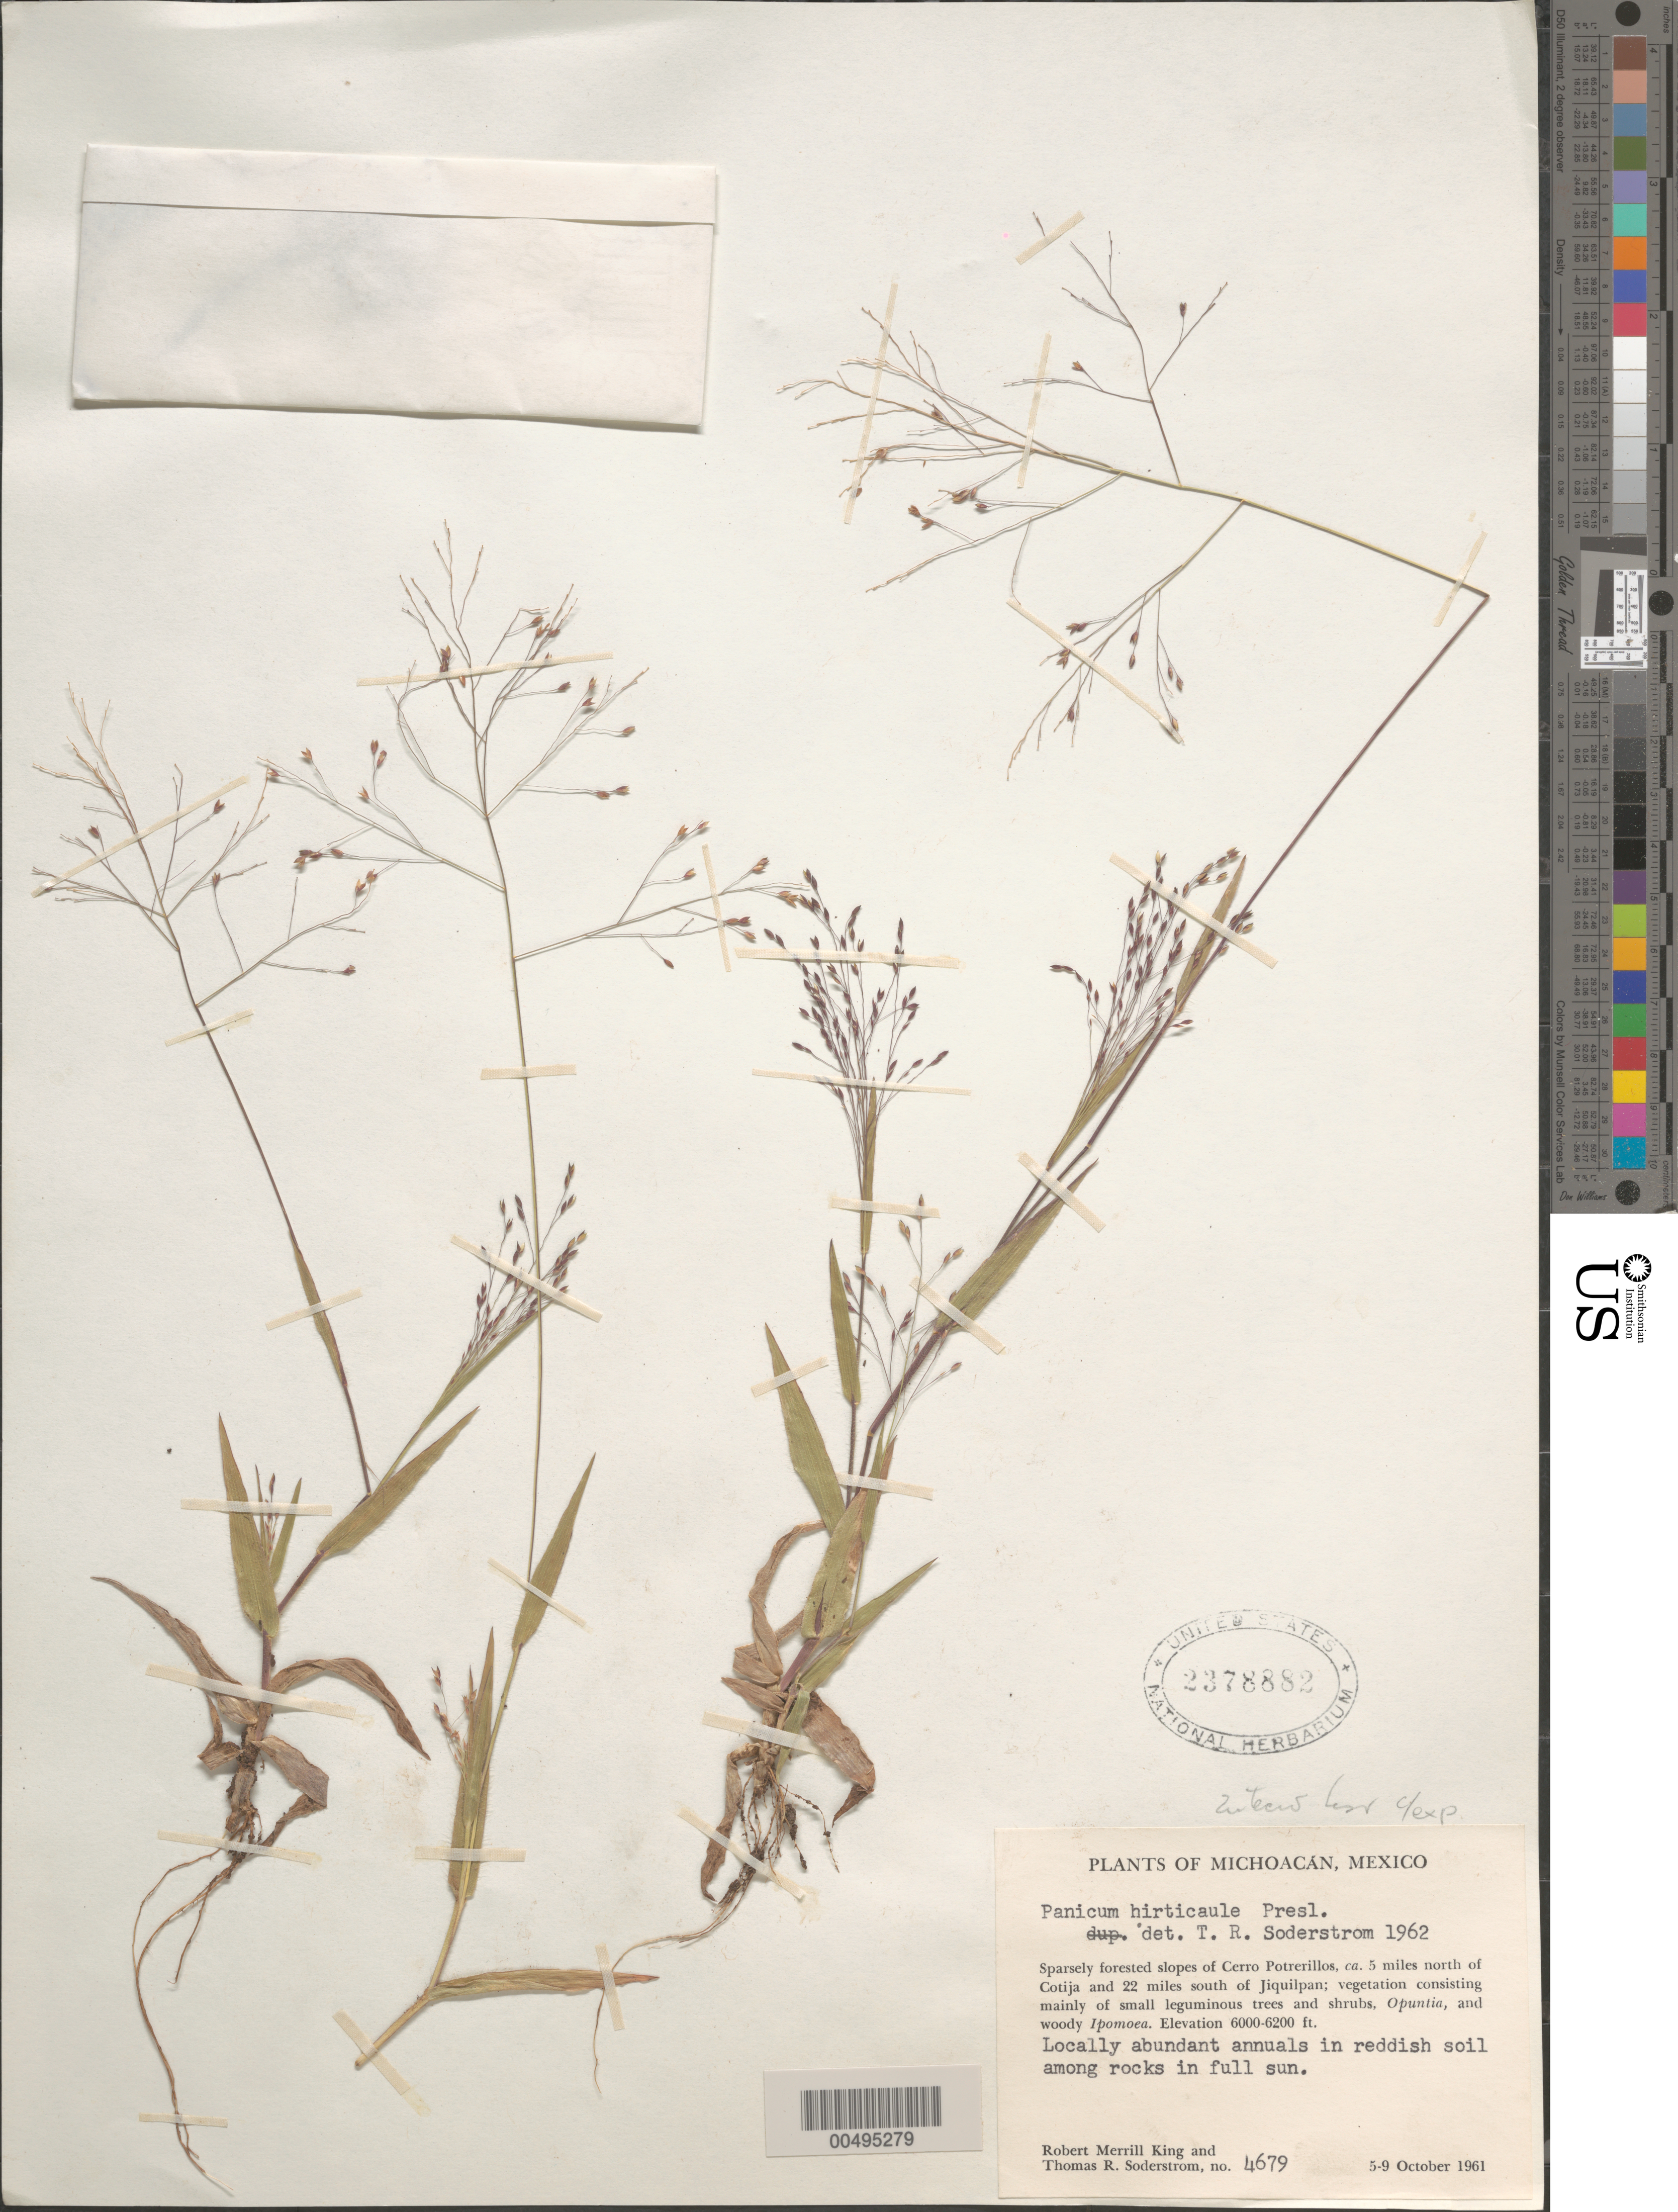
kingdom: Plantae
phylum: Tracheophyta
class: Liliopsida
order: Poales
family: Poaceae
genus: Panicum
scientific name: Panicum hirticaule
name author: J. Presl in C. Presl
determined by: Soderstrom, T. R.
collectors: R. M. King & T. R. Soderstrom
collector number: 4679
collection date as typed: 5 Oct 1961 to 9 Oct 1961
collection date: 1961-10-05/1961-10-09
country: Mexico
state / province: Michoacán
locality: Cerro Potrerillos, ca 5 mi N of Cotija & 22 mi S of Jiquilpan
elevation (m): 1829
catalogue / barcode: US 2378882